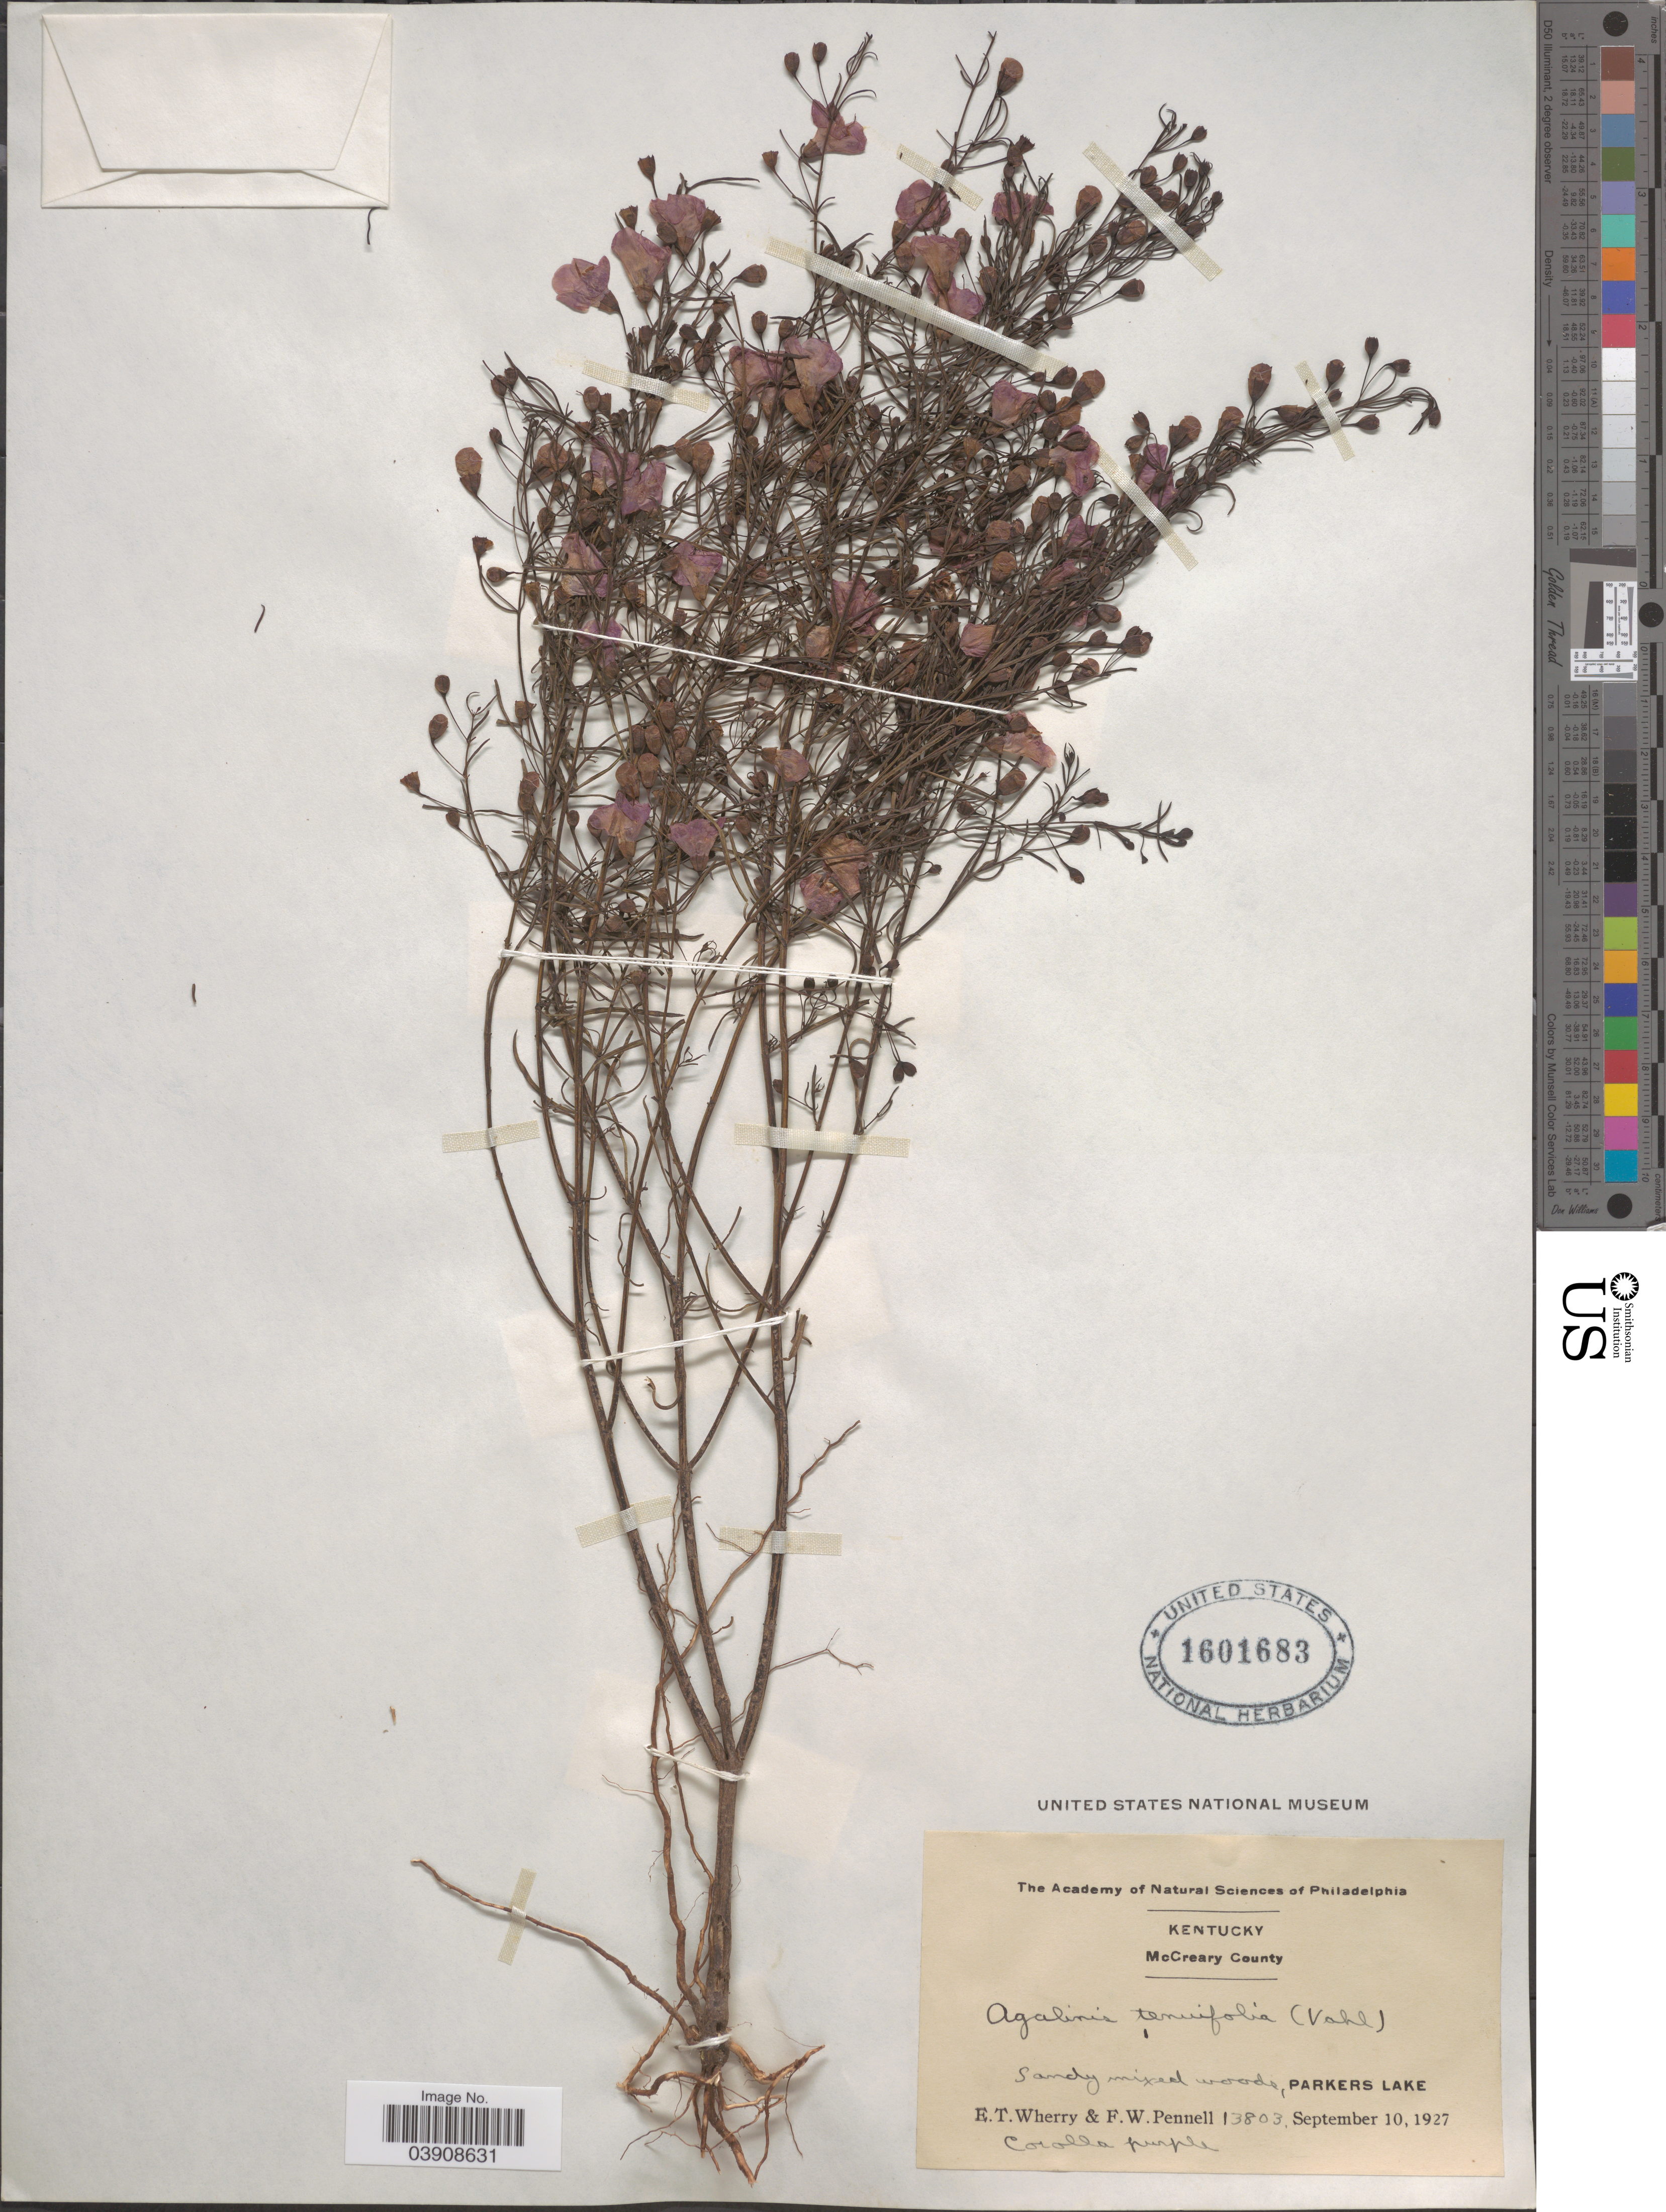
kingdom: Plantae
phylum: Tracheophyta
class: Magnoliopsida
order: Lamiales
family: Orobanchaceae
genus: Agalinis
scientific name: Agalinis tenuifolia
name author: (Vahl) Raf.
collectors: E. T. Wherry & F. W. Pennell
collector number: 13803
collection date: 1927-09-10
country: United States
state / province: Kentucky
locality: McCreary County. Parkers Lake.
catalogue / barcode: US 1601683